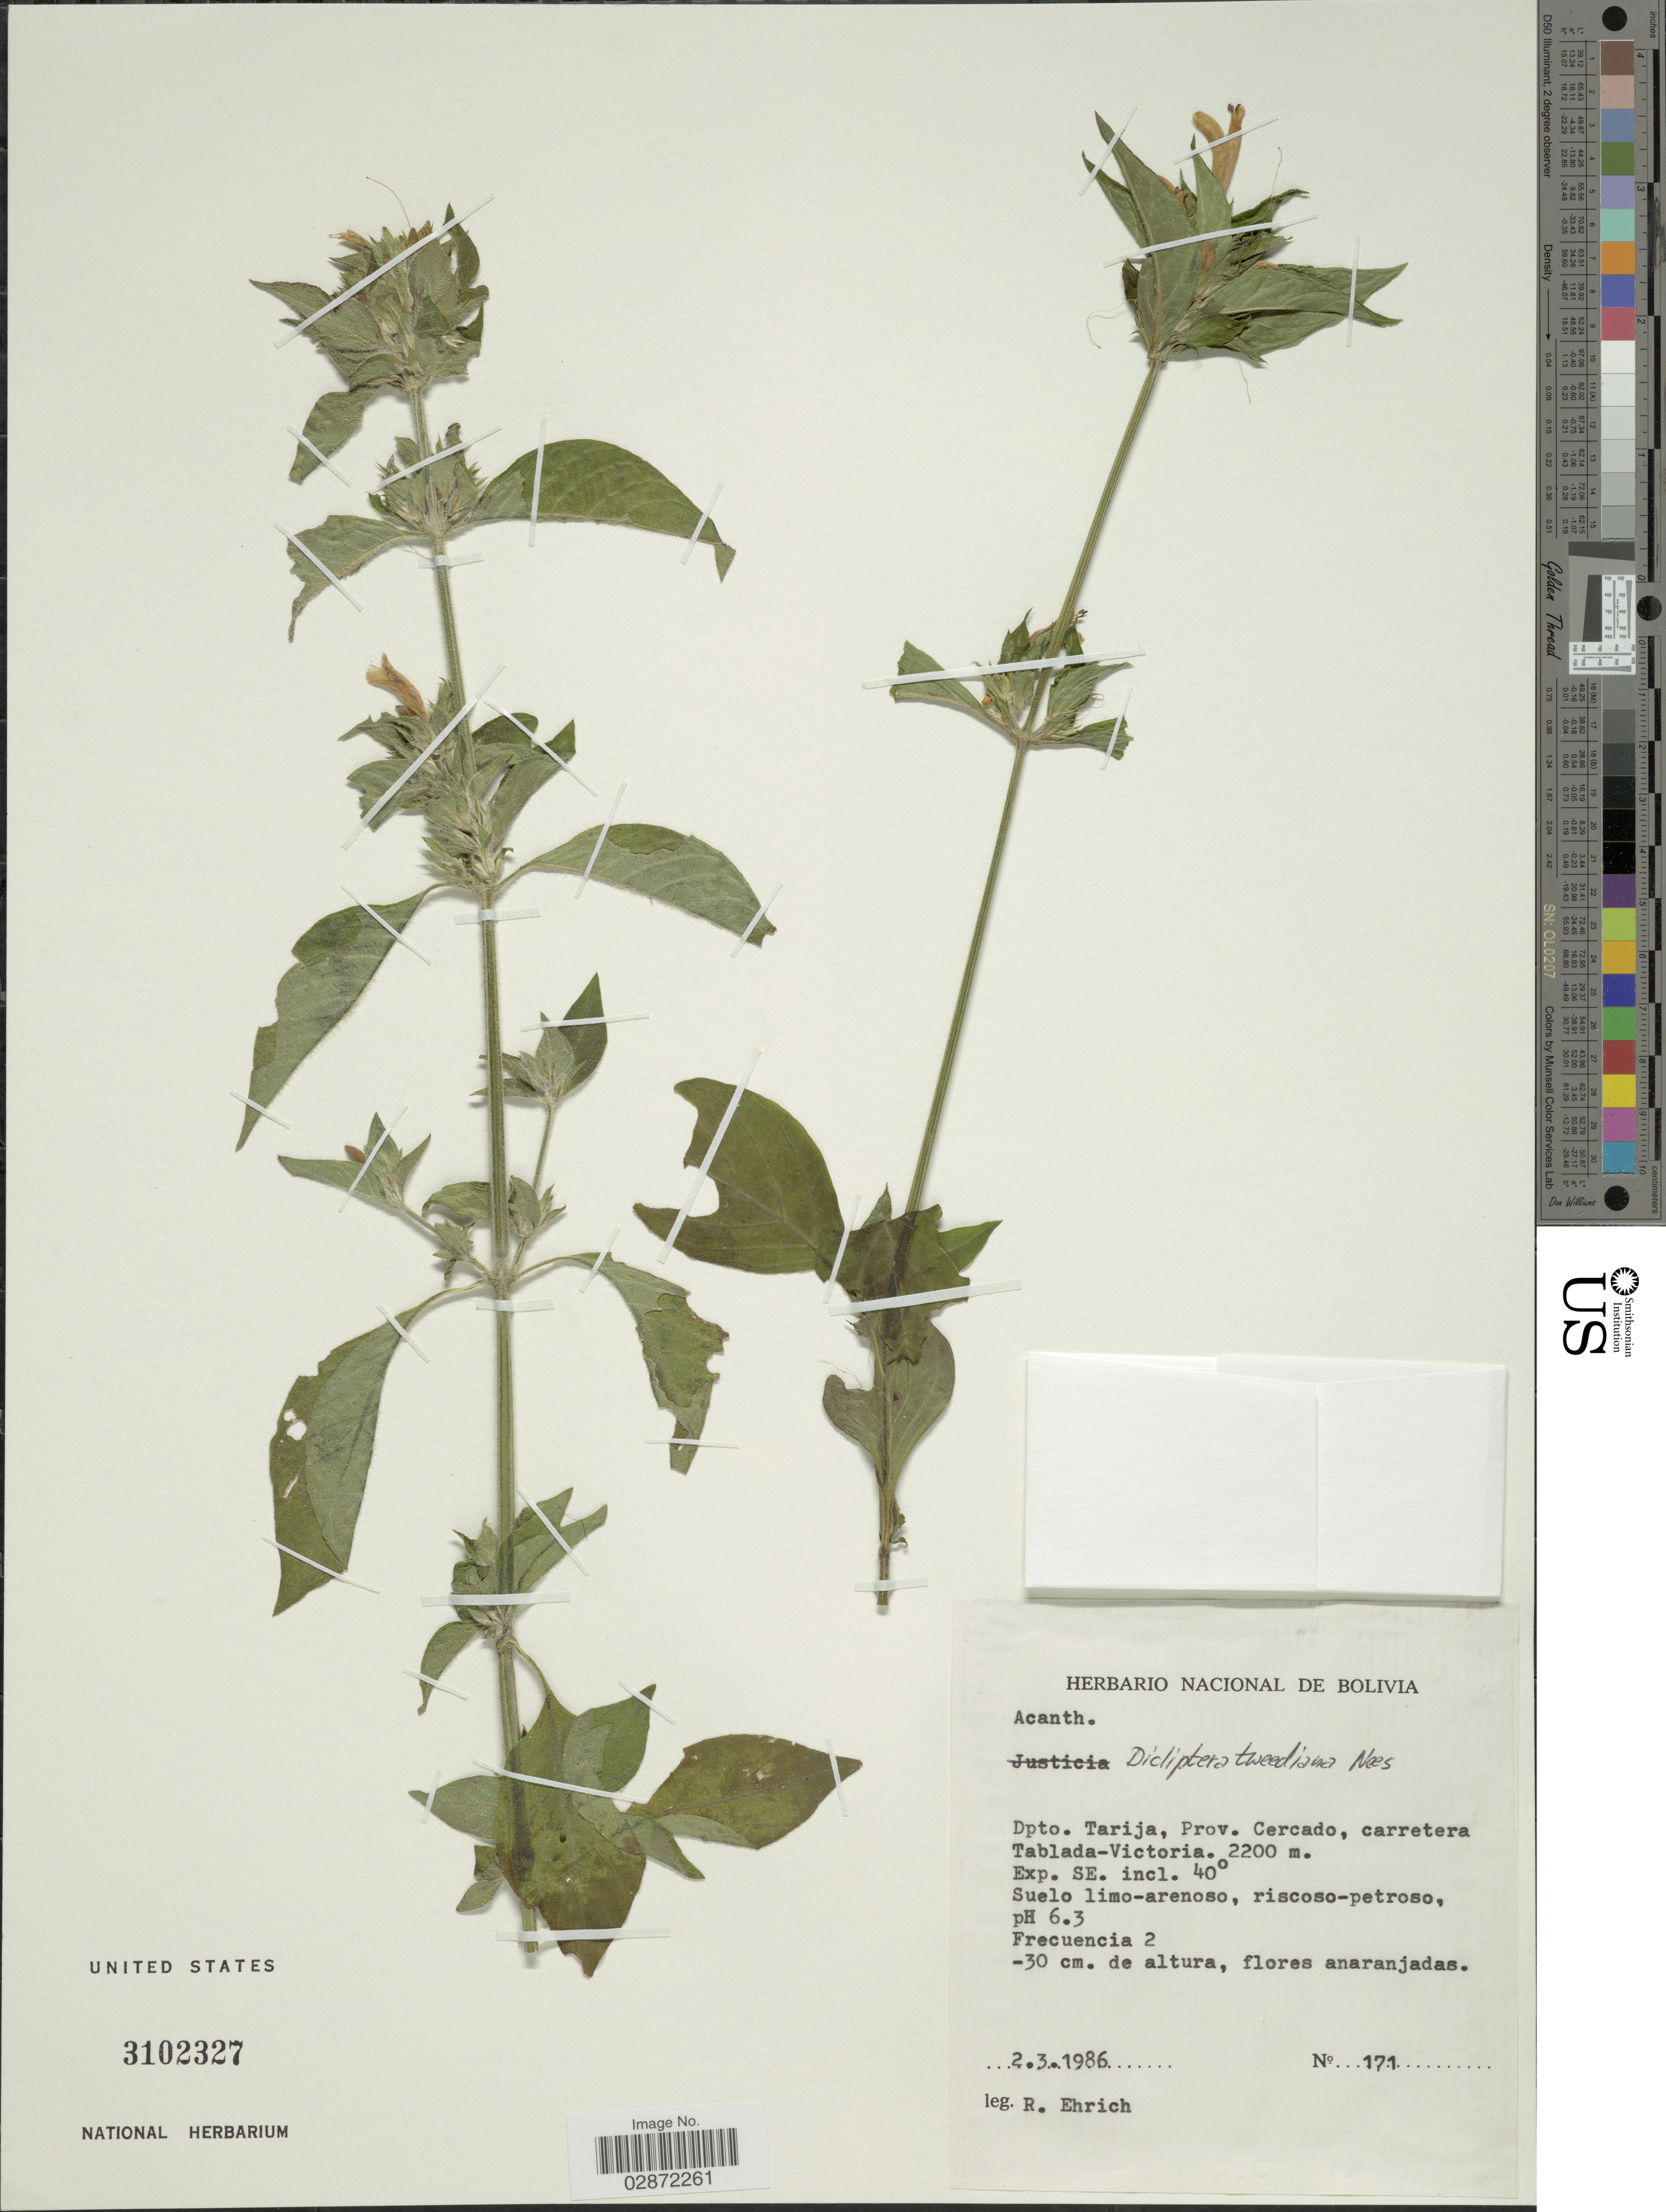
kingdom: Plantae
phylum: Tracheophyta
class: Magnoliopsida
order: Lamiales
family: Acanthaceae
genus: Dicliptera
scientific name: Dicliptera squarrosa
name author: Nees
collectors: R. Ehrich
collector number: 171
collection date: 1986-03-02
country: Bolivia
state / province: Tarija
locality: Dpto. Tarija, Prov. Cercado, carretera Tablada-Victoria.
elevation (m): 2200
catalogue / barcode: US 3102327